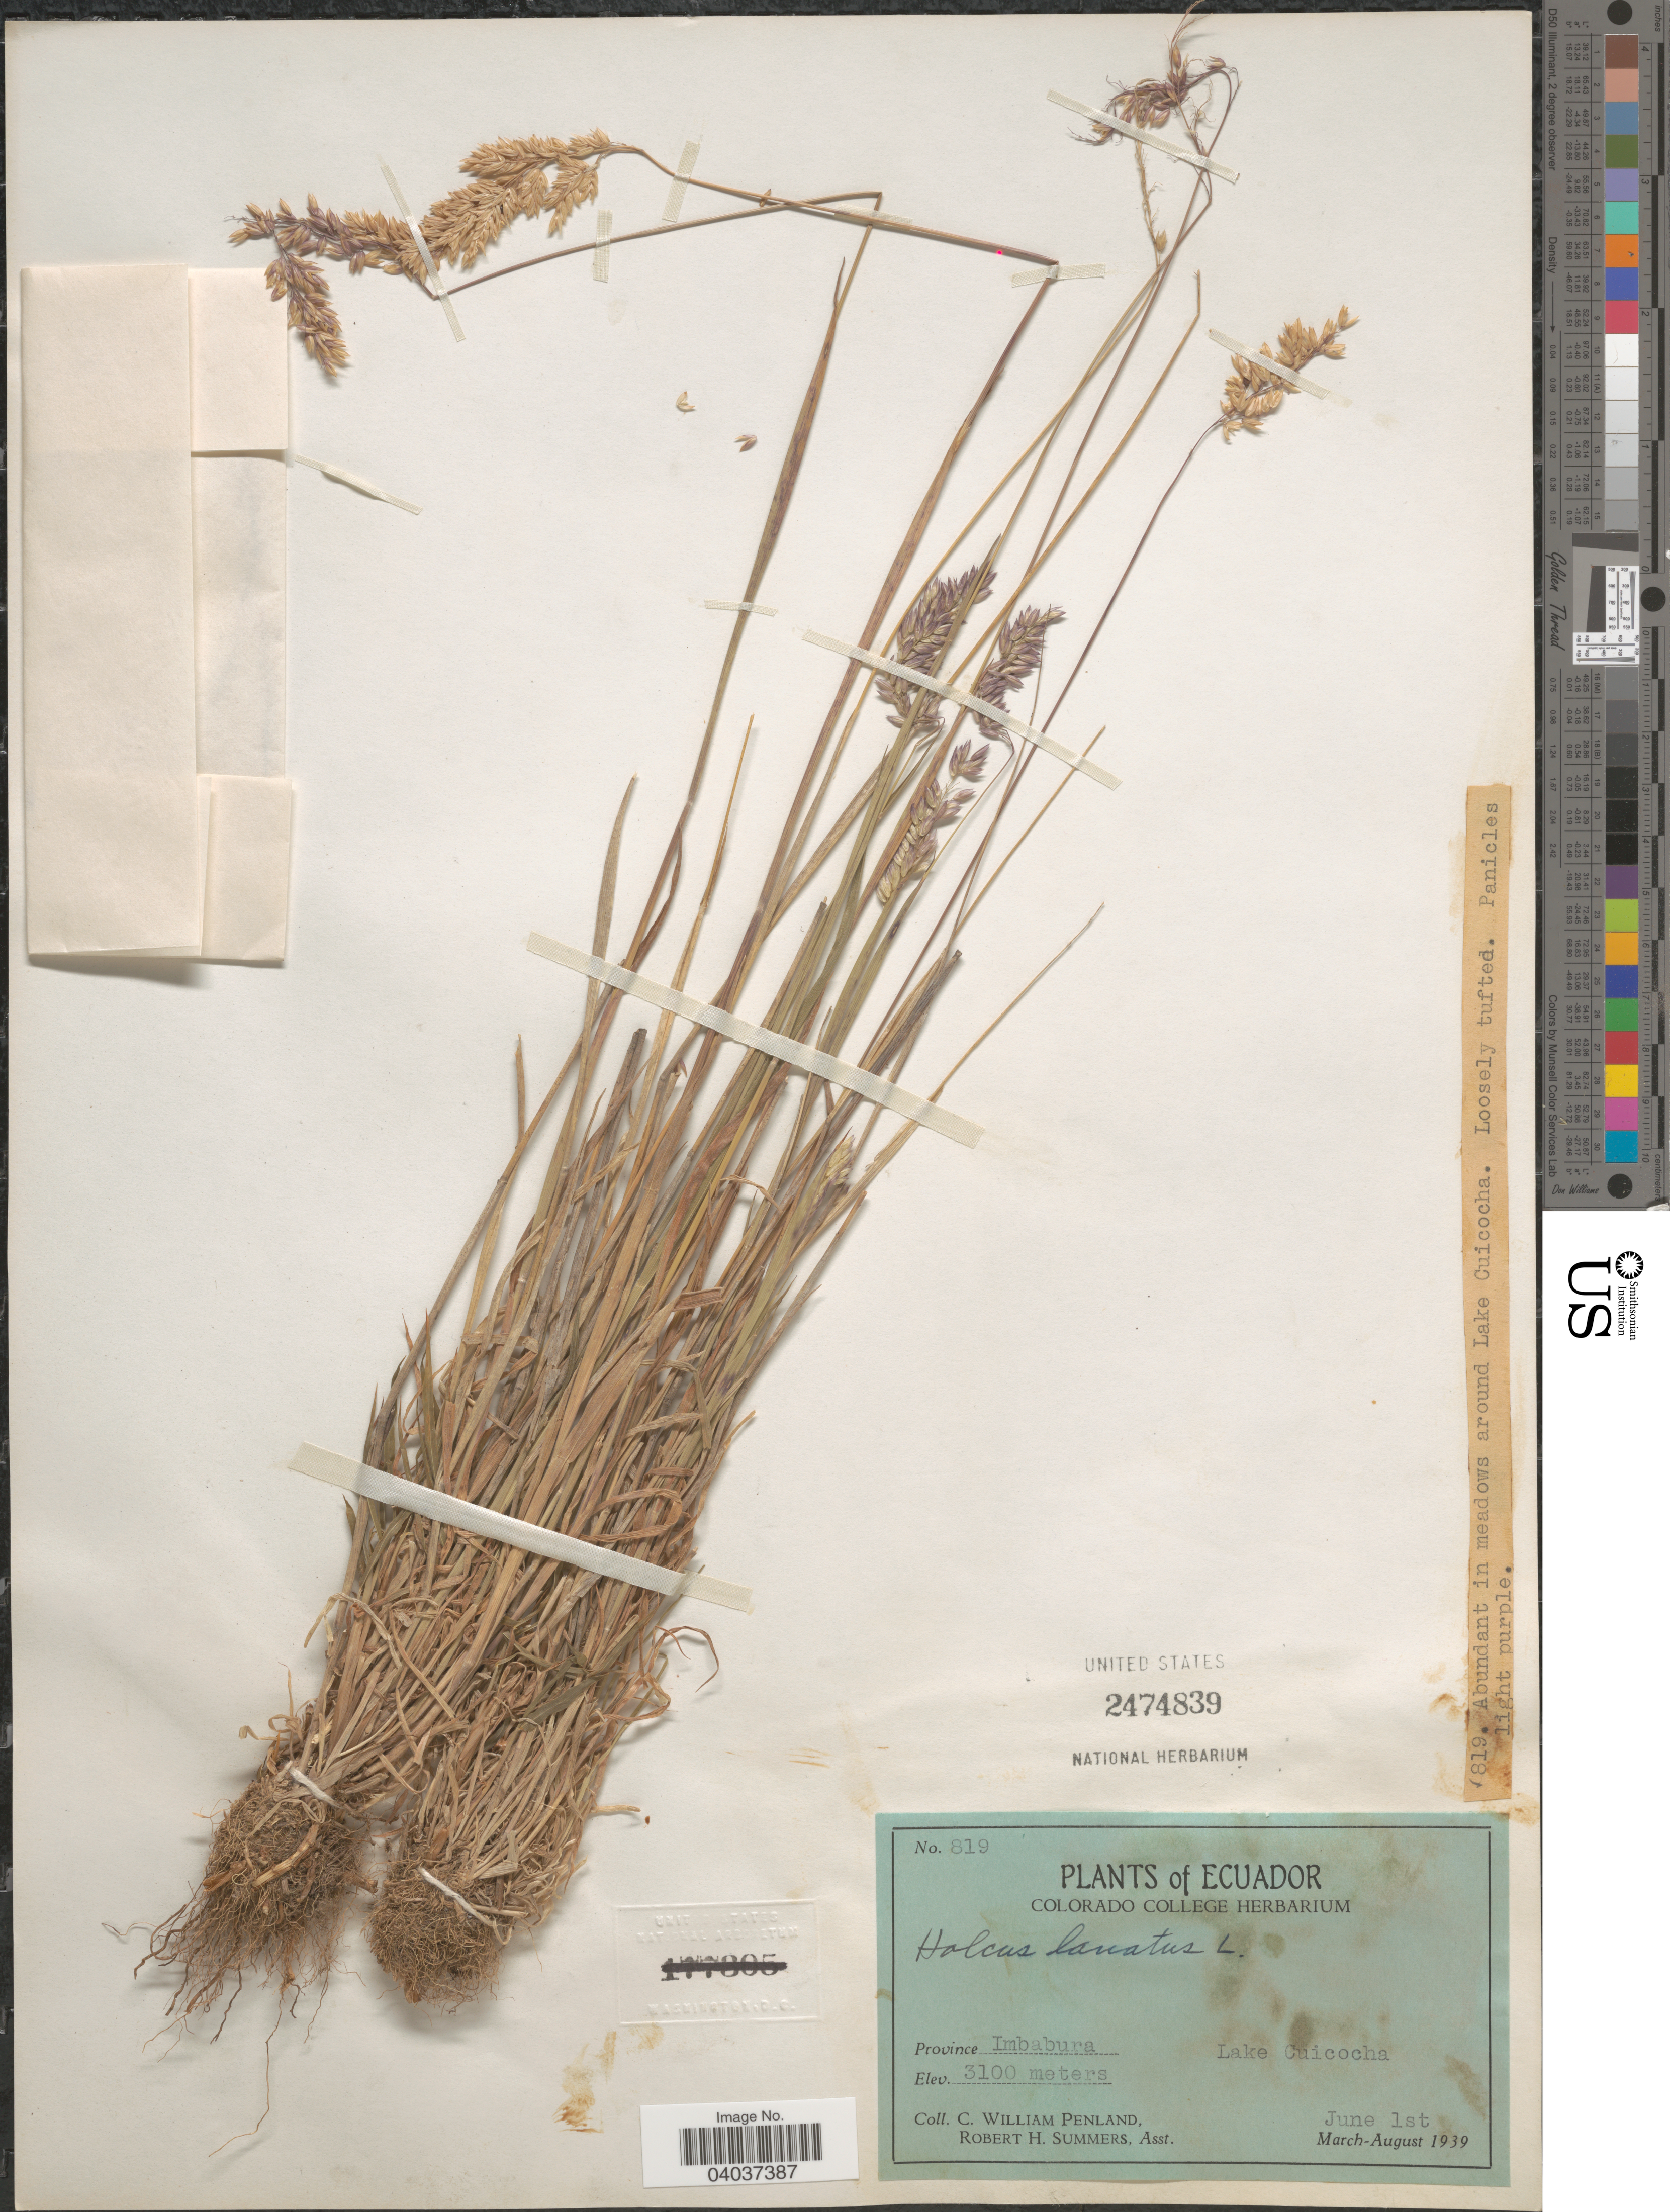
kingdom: Plantae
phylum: Tracheophyta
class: Liliopsida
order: Poales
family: Poaceae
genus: Holcus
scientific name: Holcus lanatus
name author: L.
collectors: C. W. Penland & R. Summers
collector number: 819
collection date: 1939-06-01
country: Ecuador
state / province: Imbabura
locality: Lake Cuicocha.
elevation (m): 3100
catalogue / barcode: US 2474839